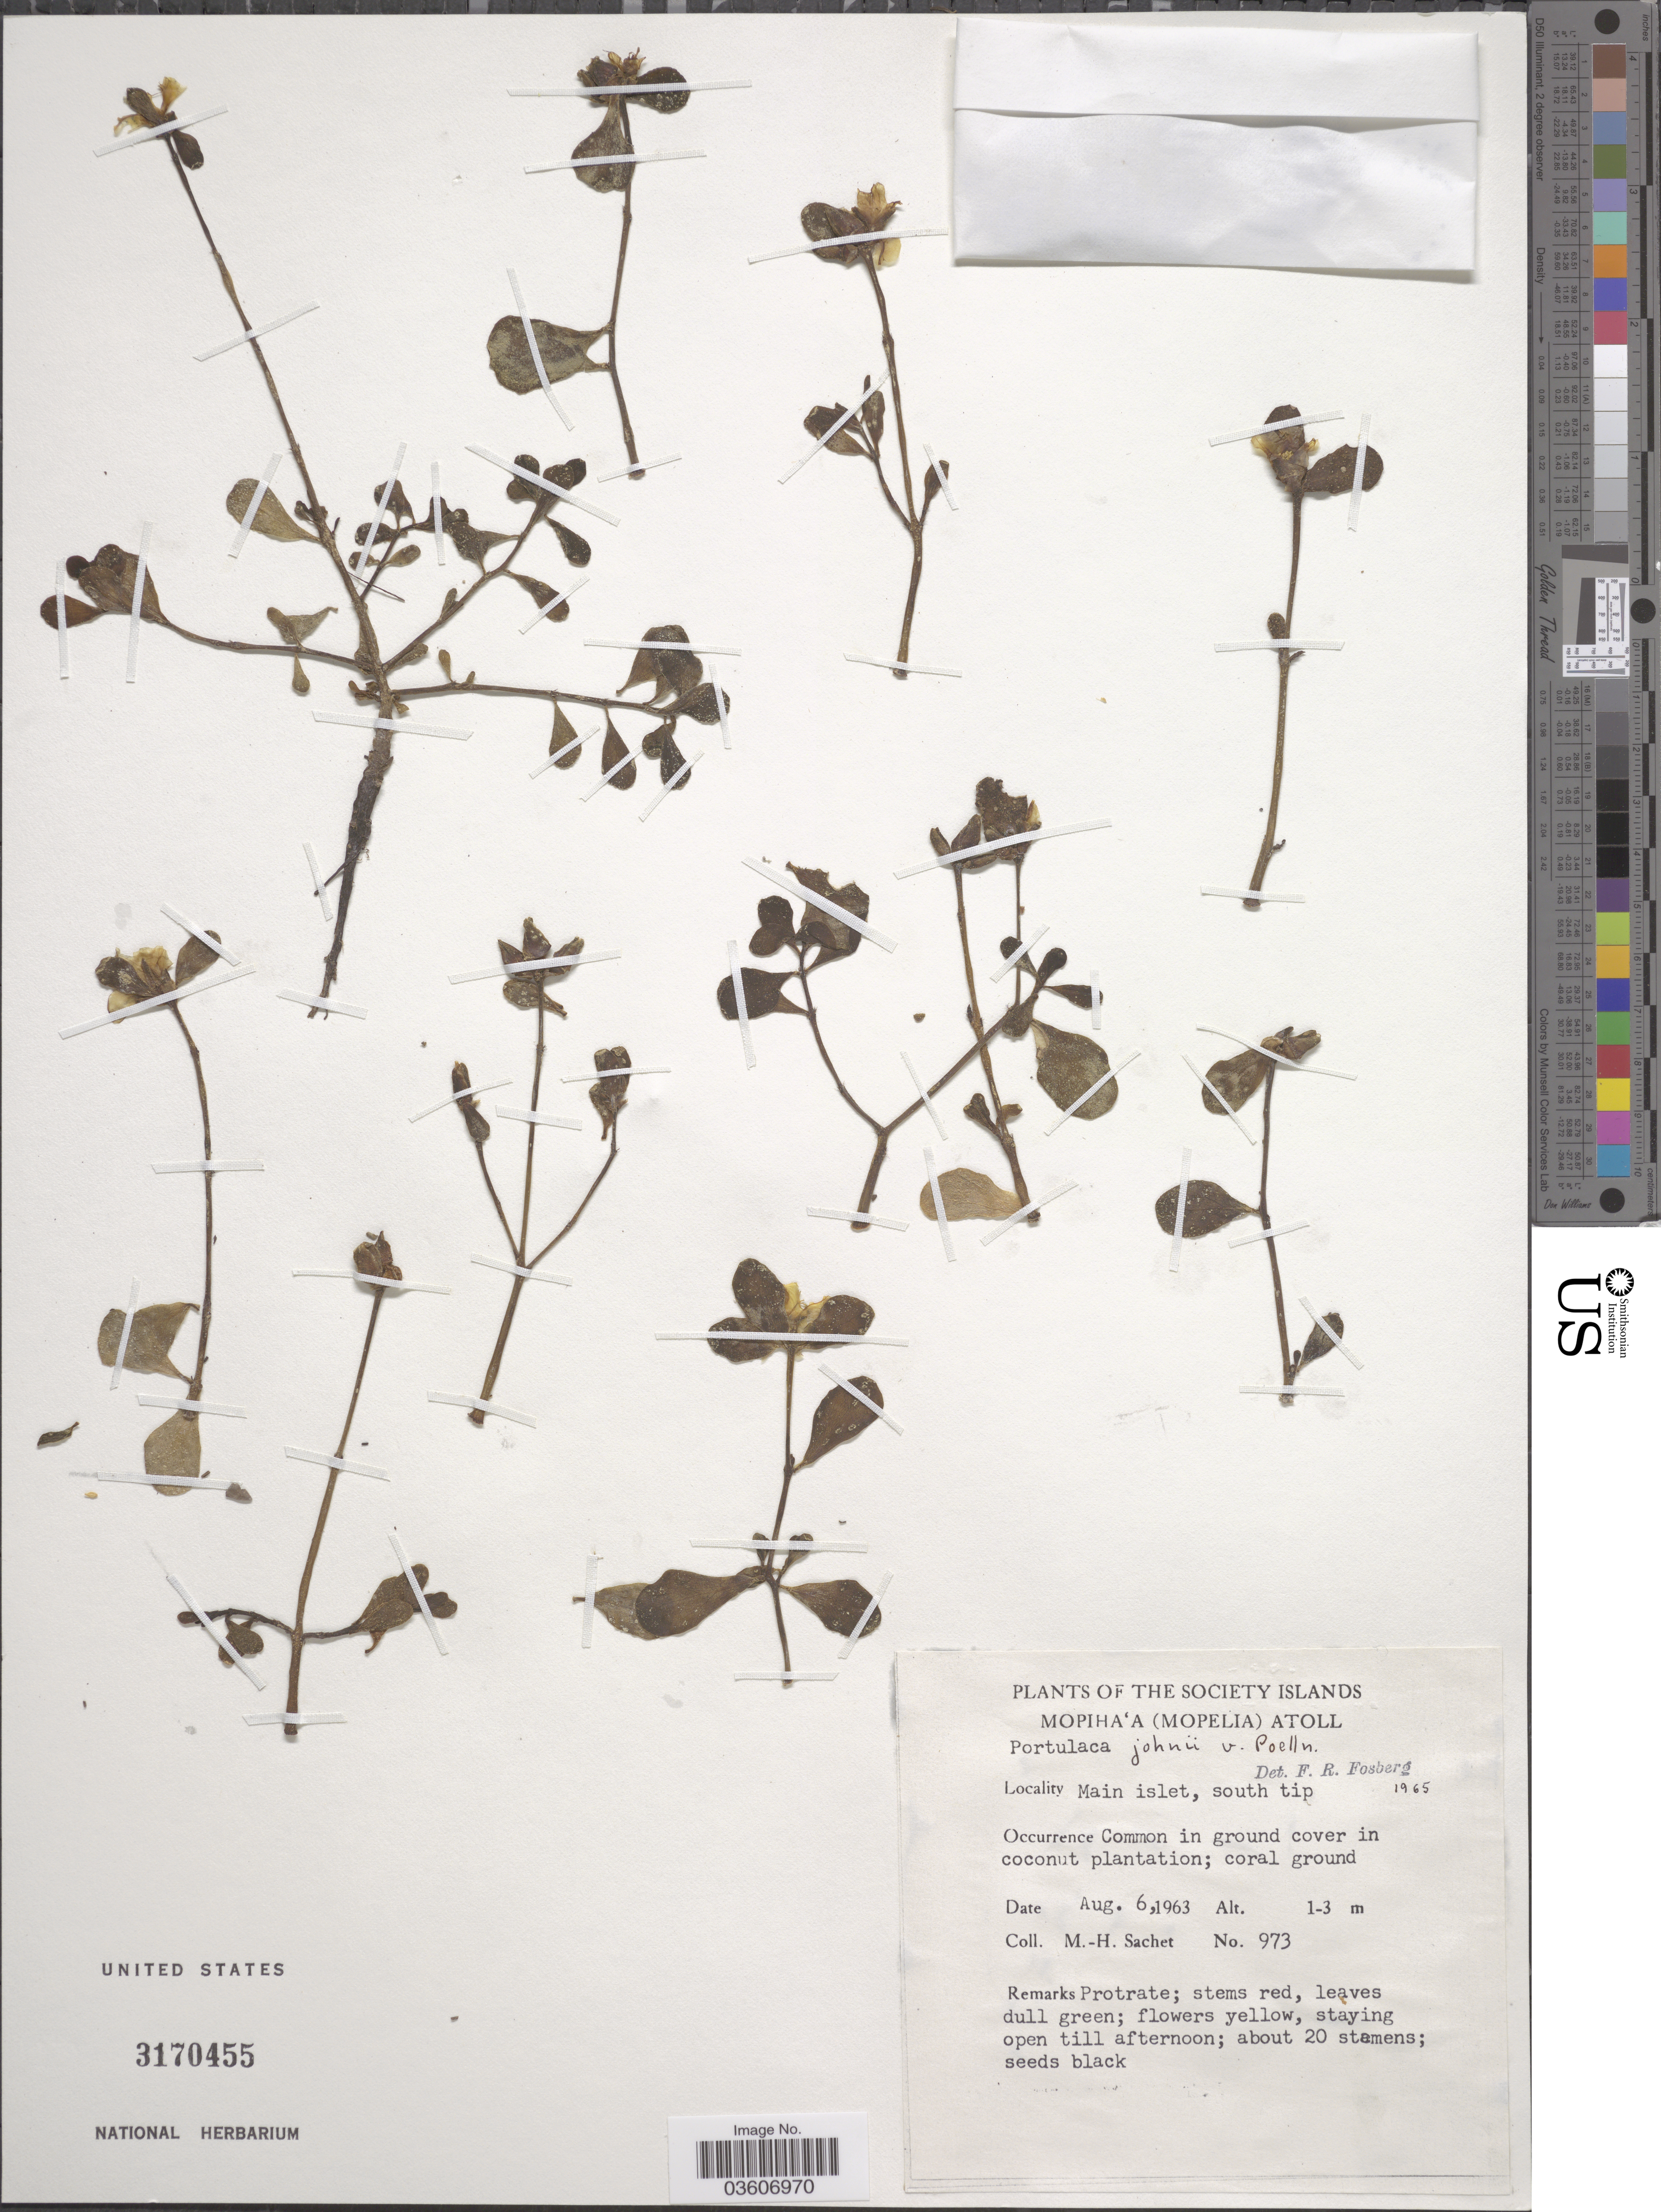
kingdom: Plantae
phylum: Tracheophyta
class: Magnoliopsida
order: Caryophyllales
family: Portulacaceae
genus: Portulaca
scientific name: Portulaca johnii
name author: Poelln.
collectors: M.-H. Sachet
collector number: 973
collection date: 1963-08-06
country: French Polynesia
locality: The Society Islands. Mopiha'a (Mopelia) Atoll. Main islet, south tip.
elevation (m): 1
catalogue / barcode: US 3170455